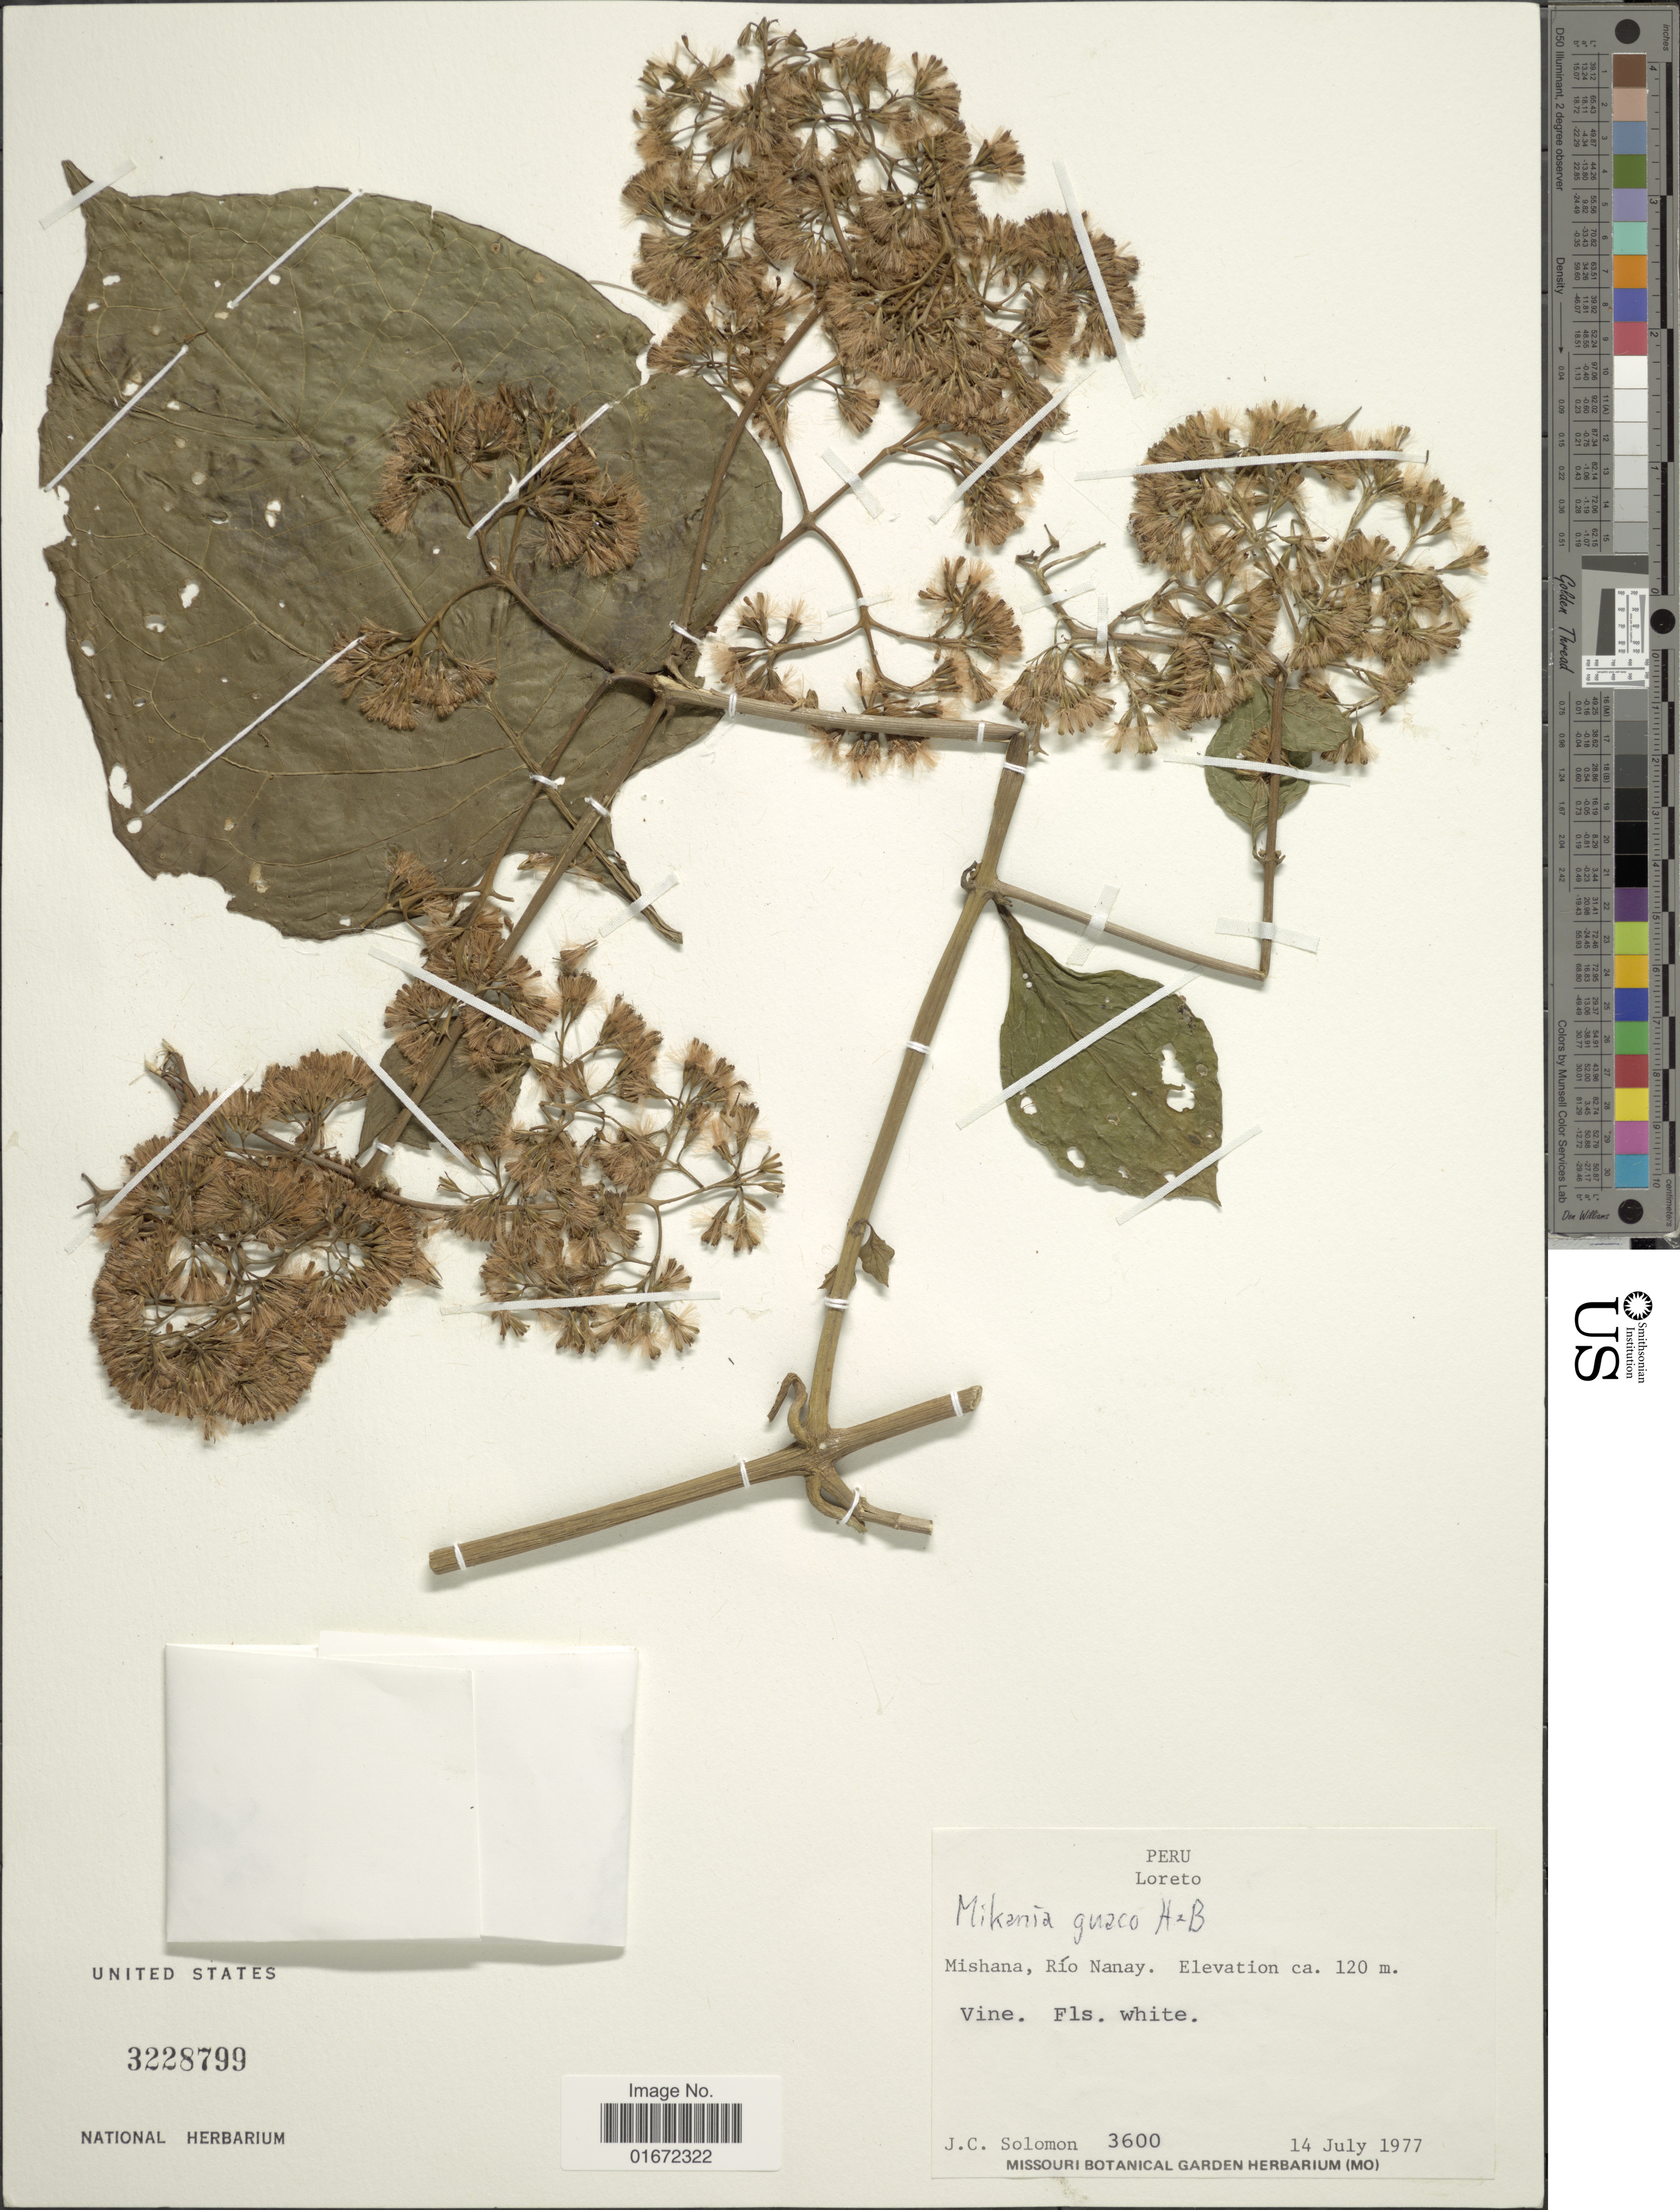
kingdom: Plantae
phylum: Tracheophyta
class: Magnoliopsida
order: Asterales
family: Asteraceae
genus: Mikania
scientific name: Mikania guaco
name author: Humb. & Bonpl.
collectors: J. C. Solomon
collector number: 3600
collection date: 1977-07-14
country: Peru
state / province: Loreto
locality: Mishana, Río Nanay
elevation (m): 120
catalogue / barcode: US 3228799